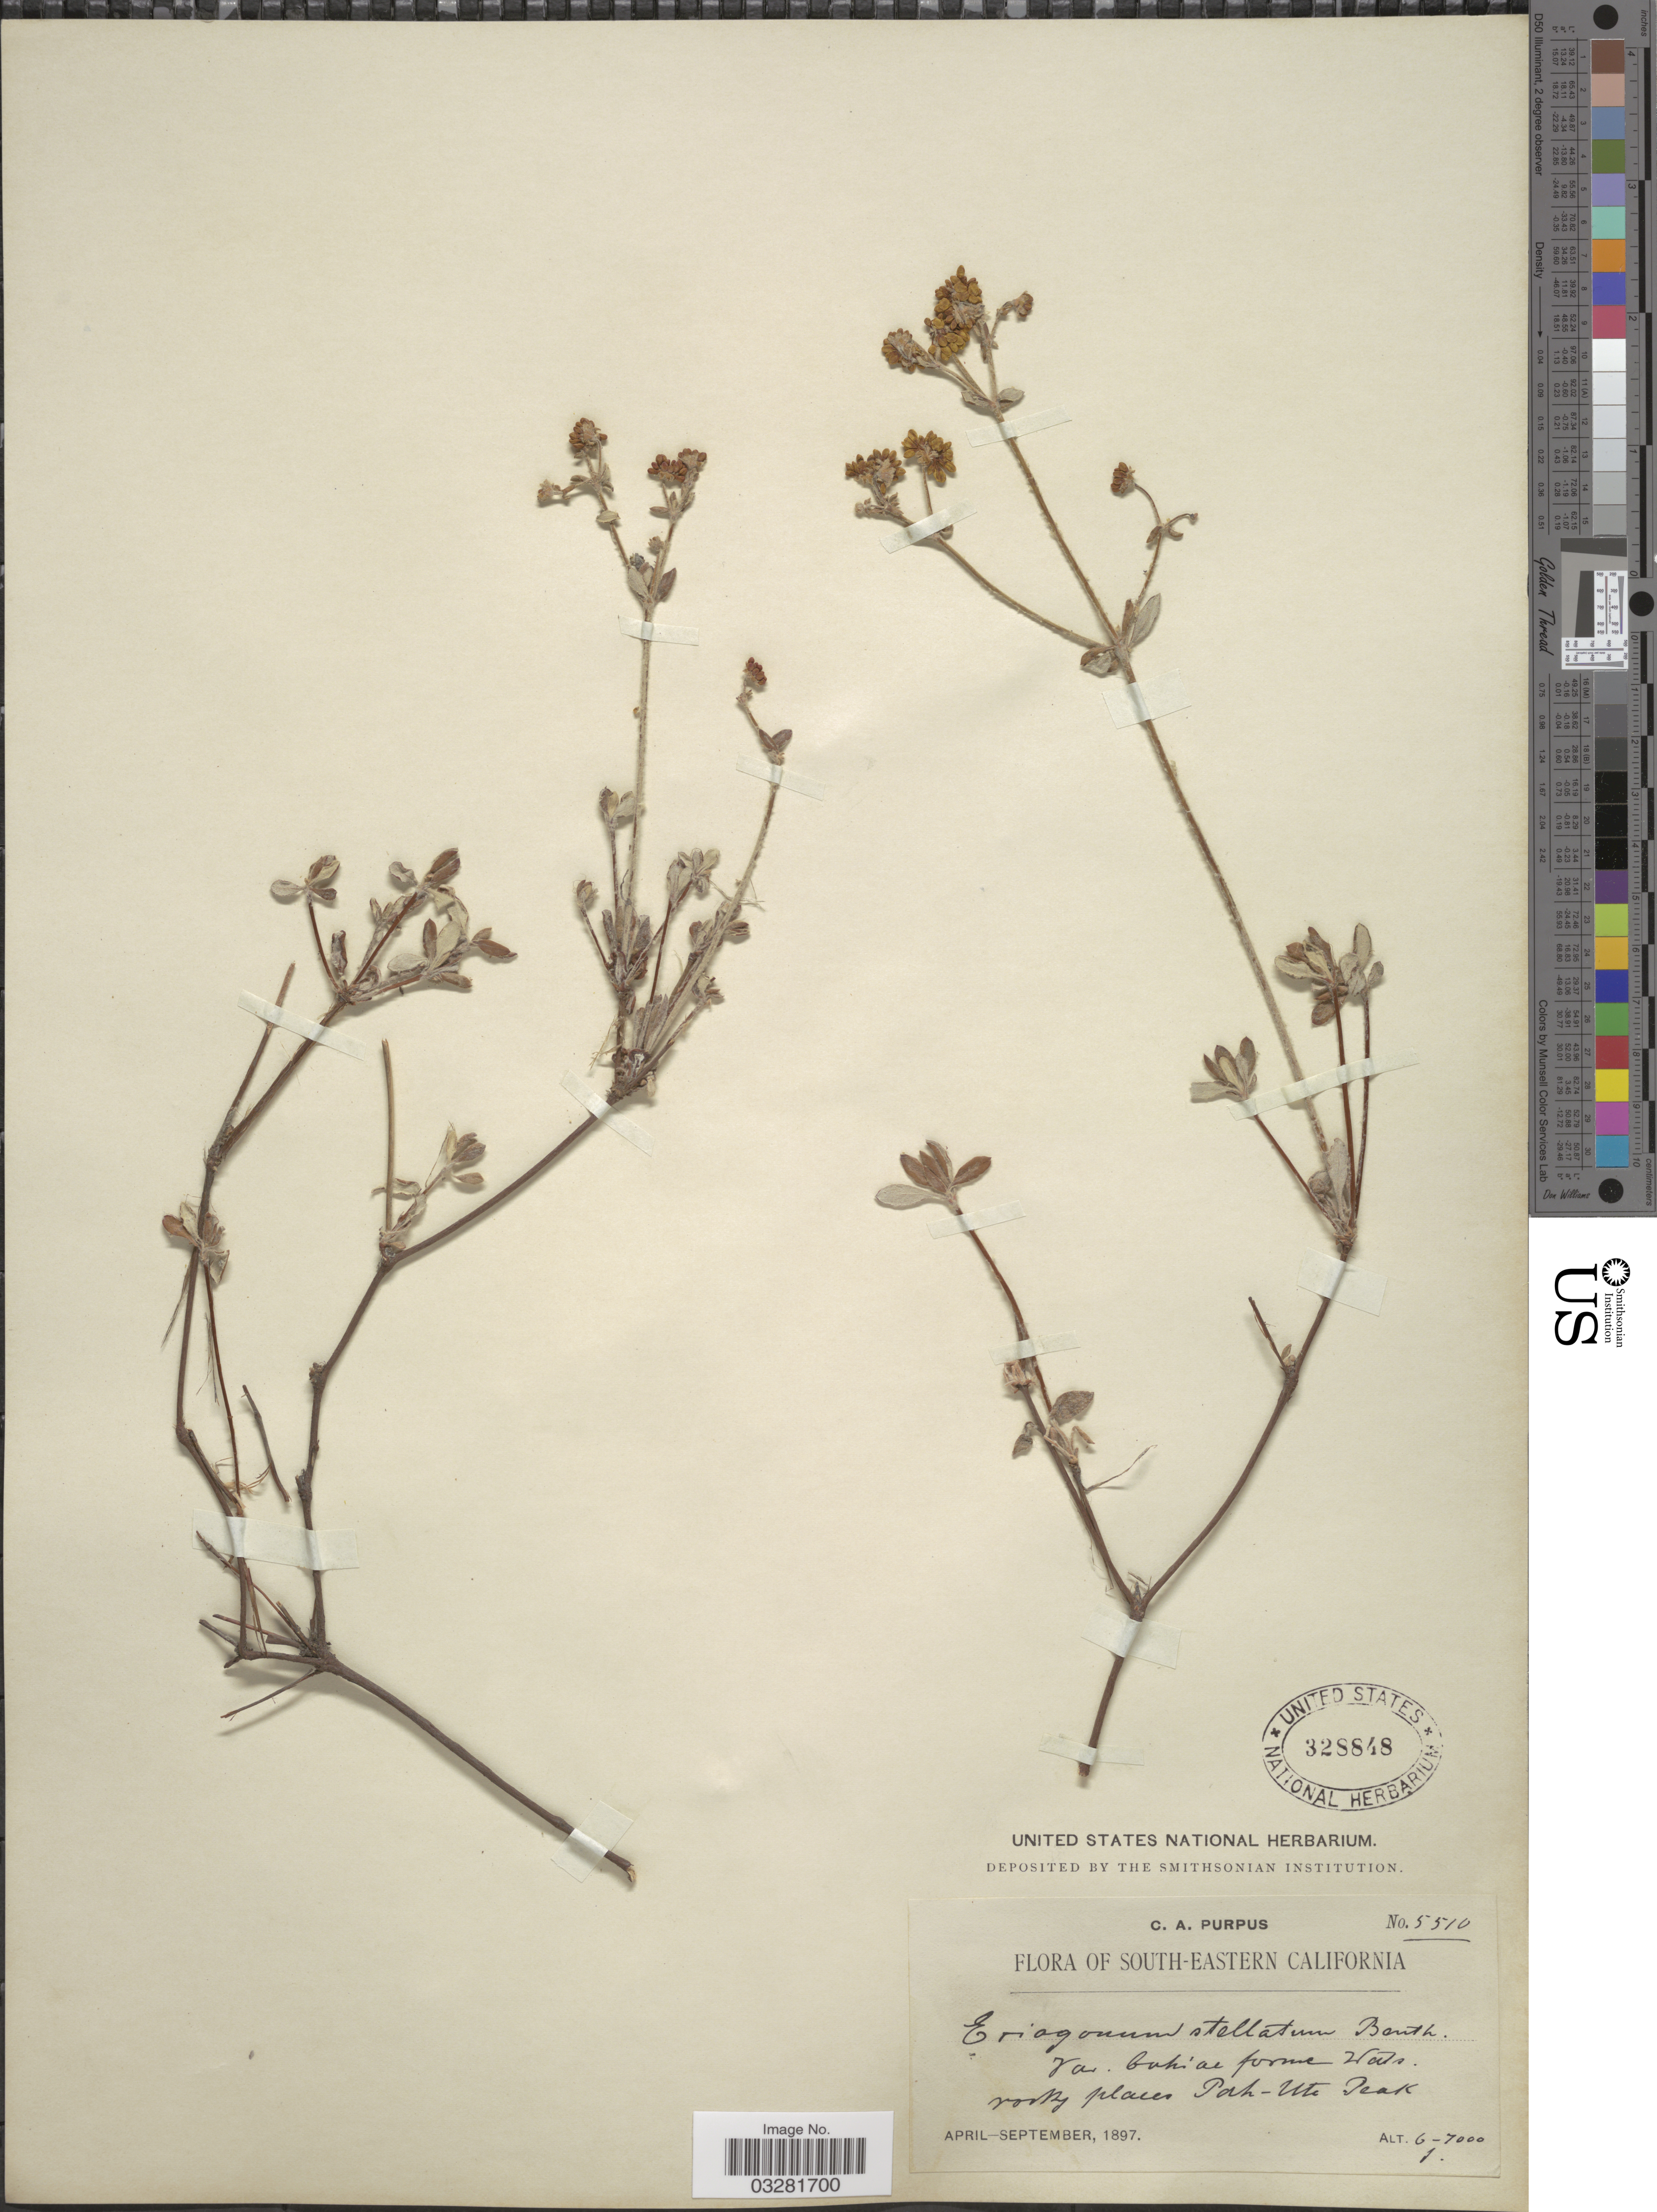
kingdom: Plantae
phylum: Tracheophyta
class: Magnoliopsida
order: Caryophyllales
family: Polygonaceae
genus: Eriogonum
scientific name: Eriogonum umbellatum var. stellatum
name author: (Benth.) M.E. Jones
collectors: C. A. Purpus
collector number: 5510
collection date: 1897-04/1897-09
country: United States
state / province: California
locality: South-eastern California. Rocky places Pah-Ute Peak.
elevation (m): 1829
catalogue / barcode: US 328848